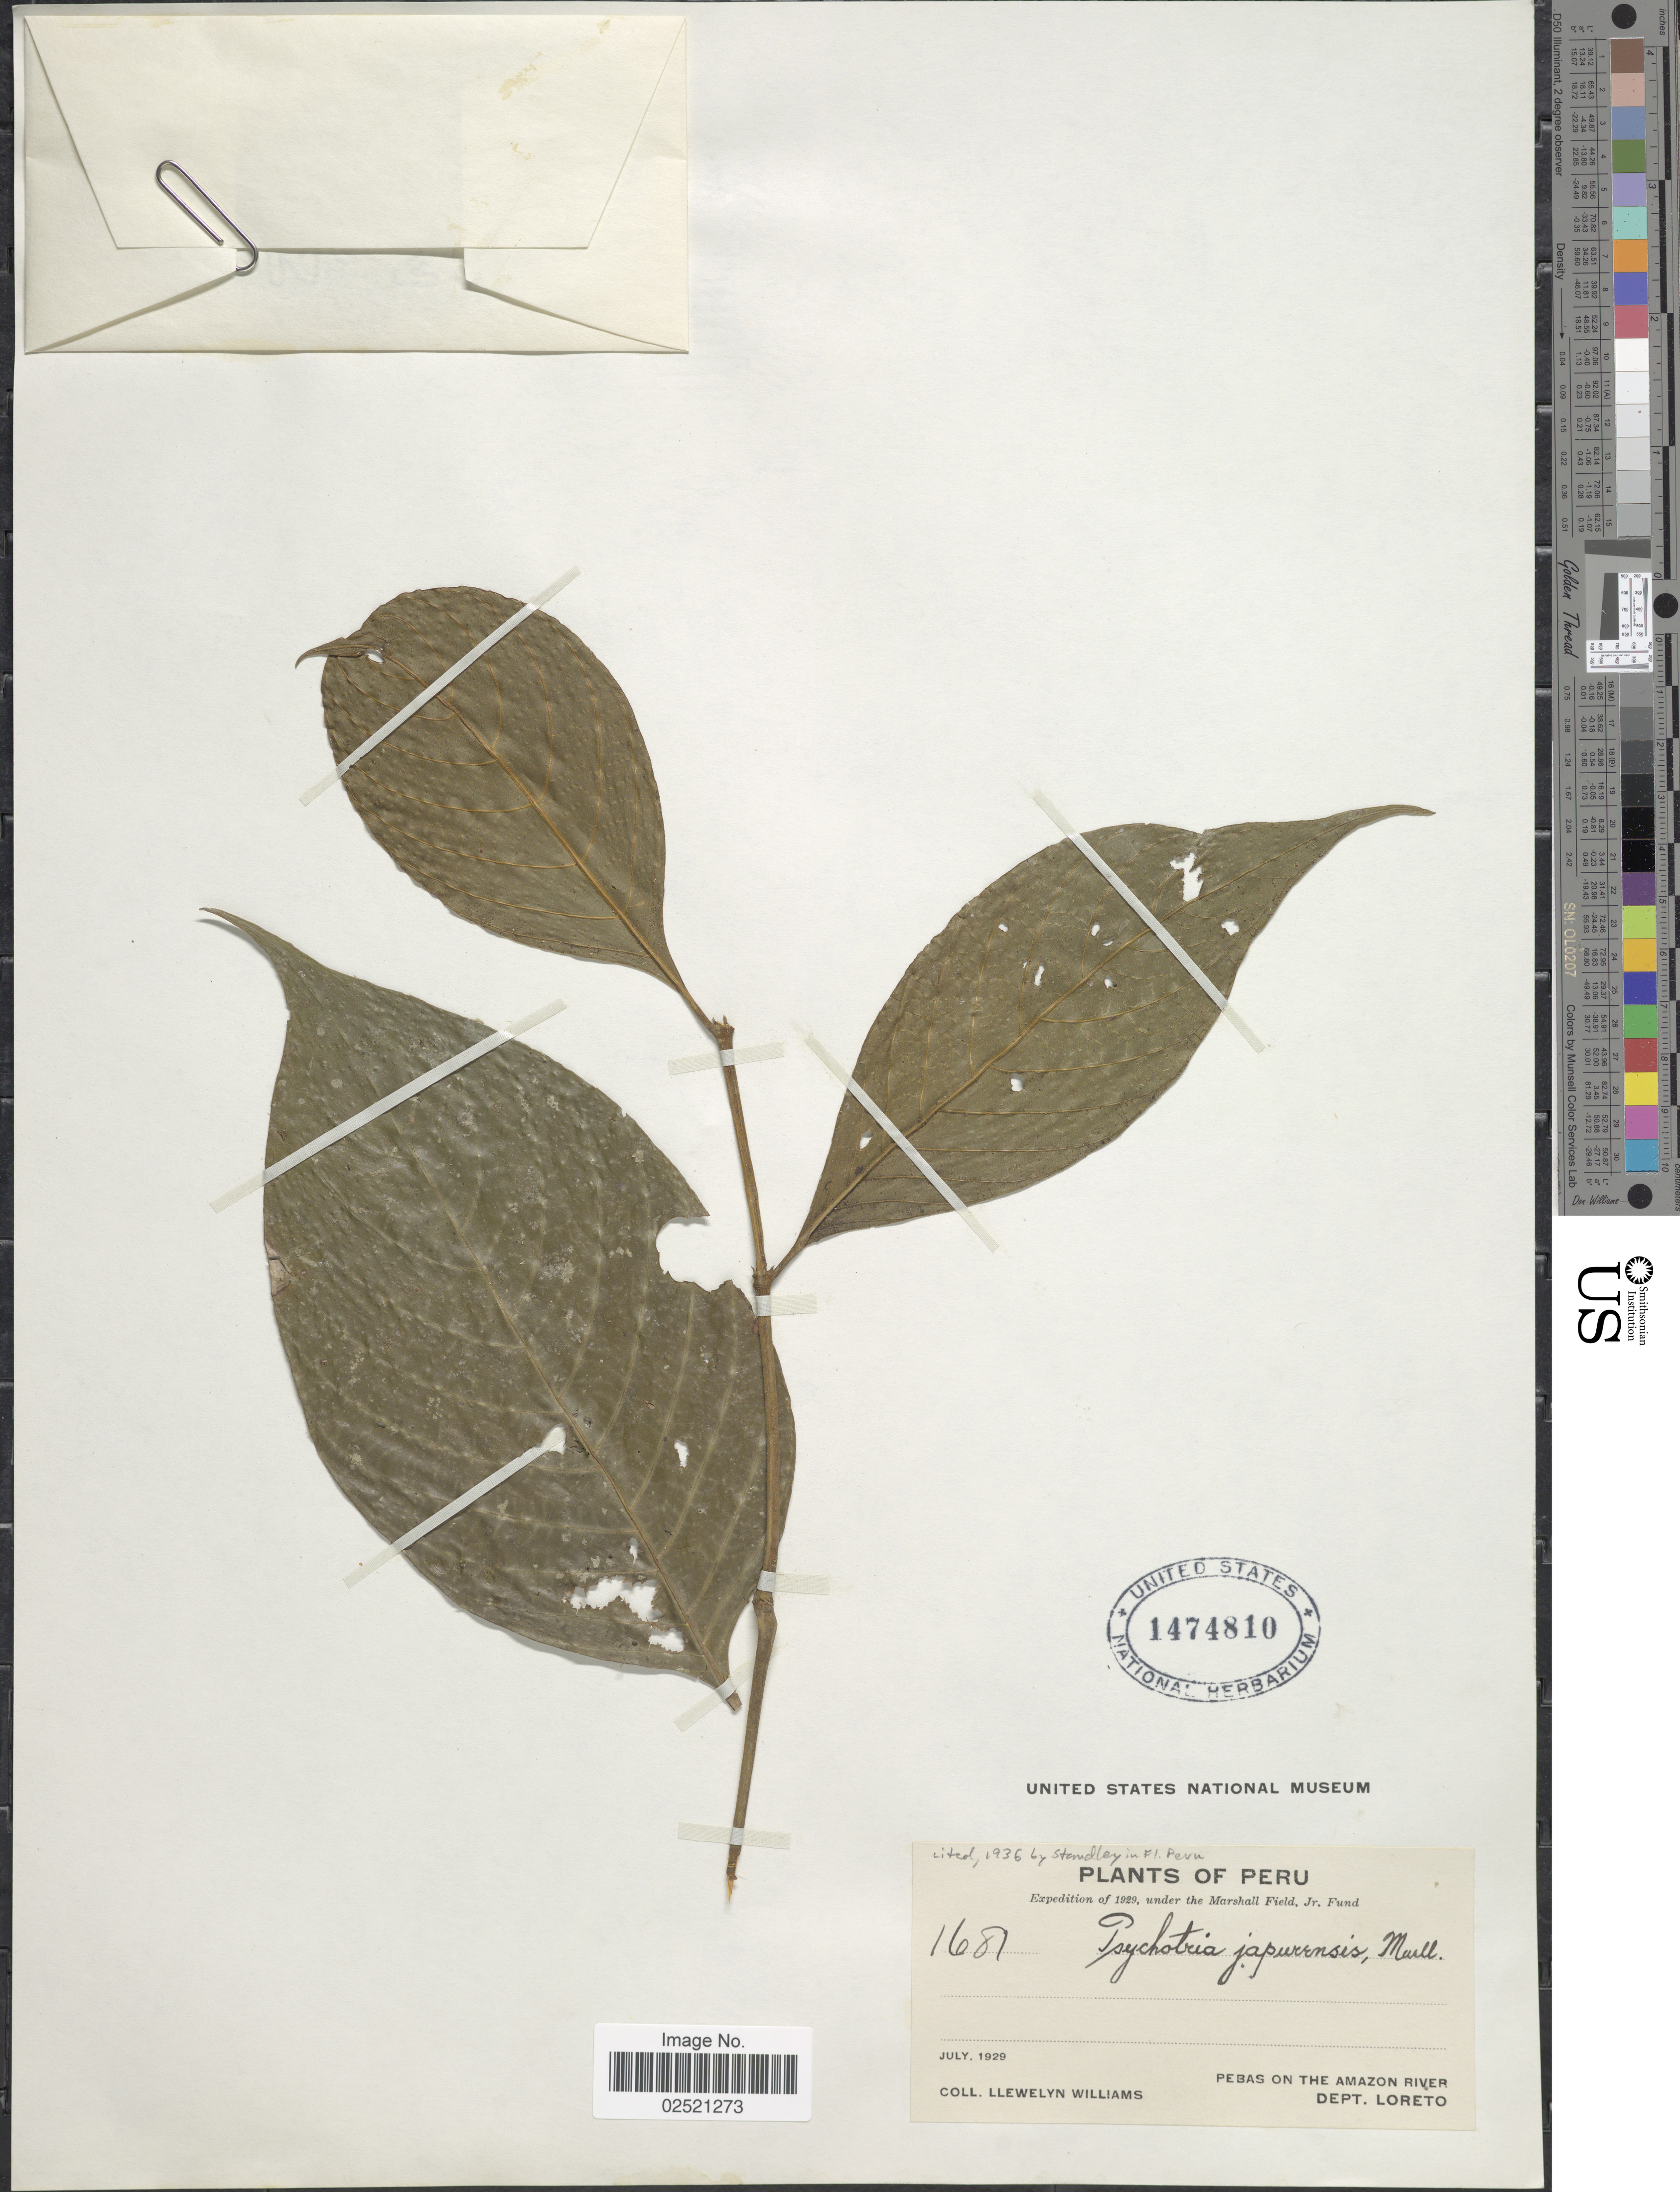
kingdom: Plantae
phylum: Tracheophyta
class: Magnoliopsida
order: Gentianales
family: Rubiaceae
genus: Psychotria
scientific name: Psychotria japurensis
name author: Müll. Arg.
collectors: Ll. Williams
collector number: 1681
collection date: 1929-07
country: Peru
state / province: Loreto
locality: Pebas on the Amaozn River.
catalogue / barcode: US 1474810